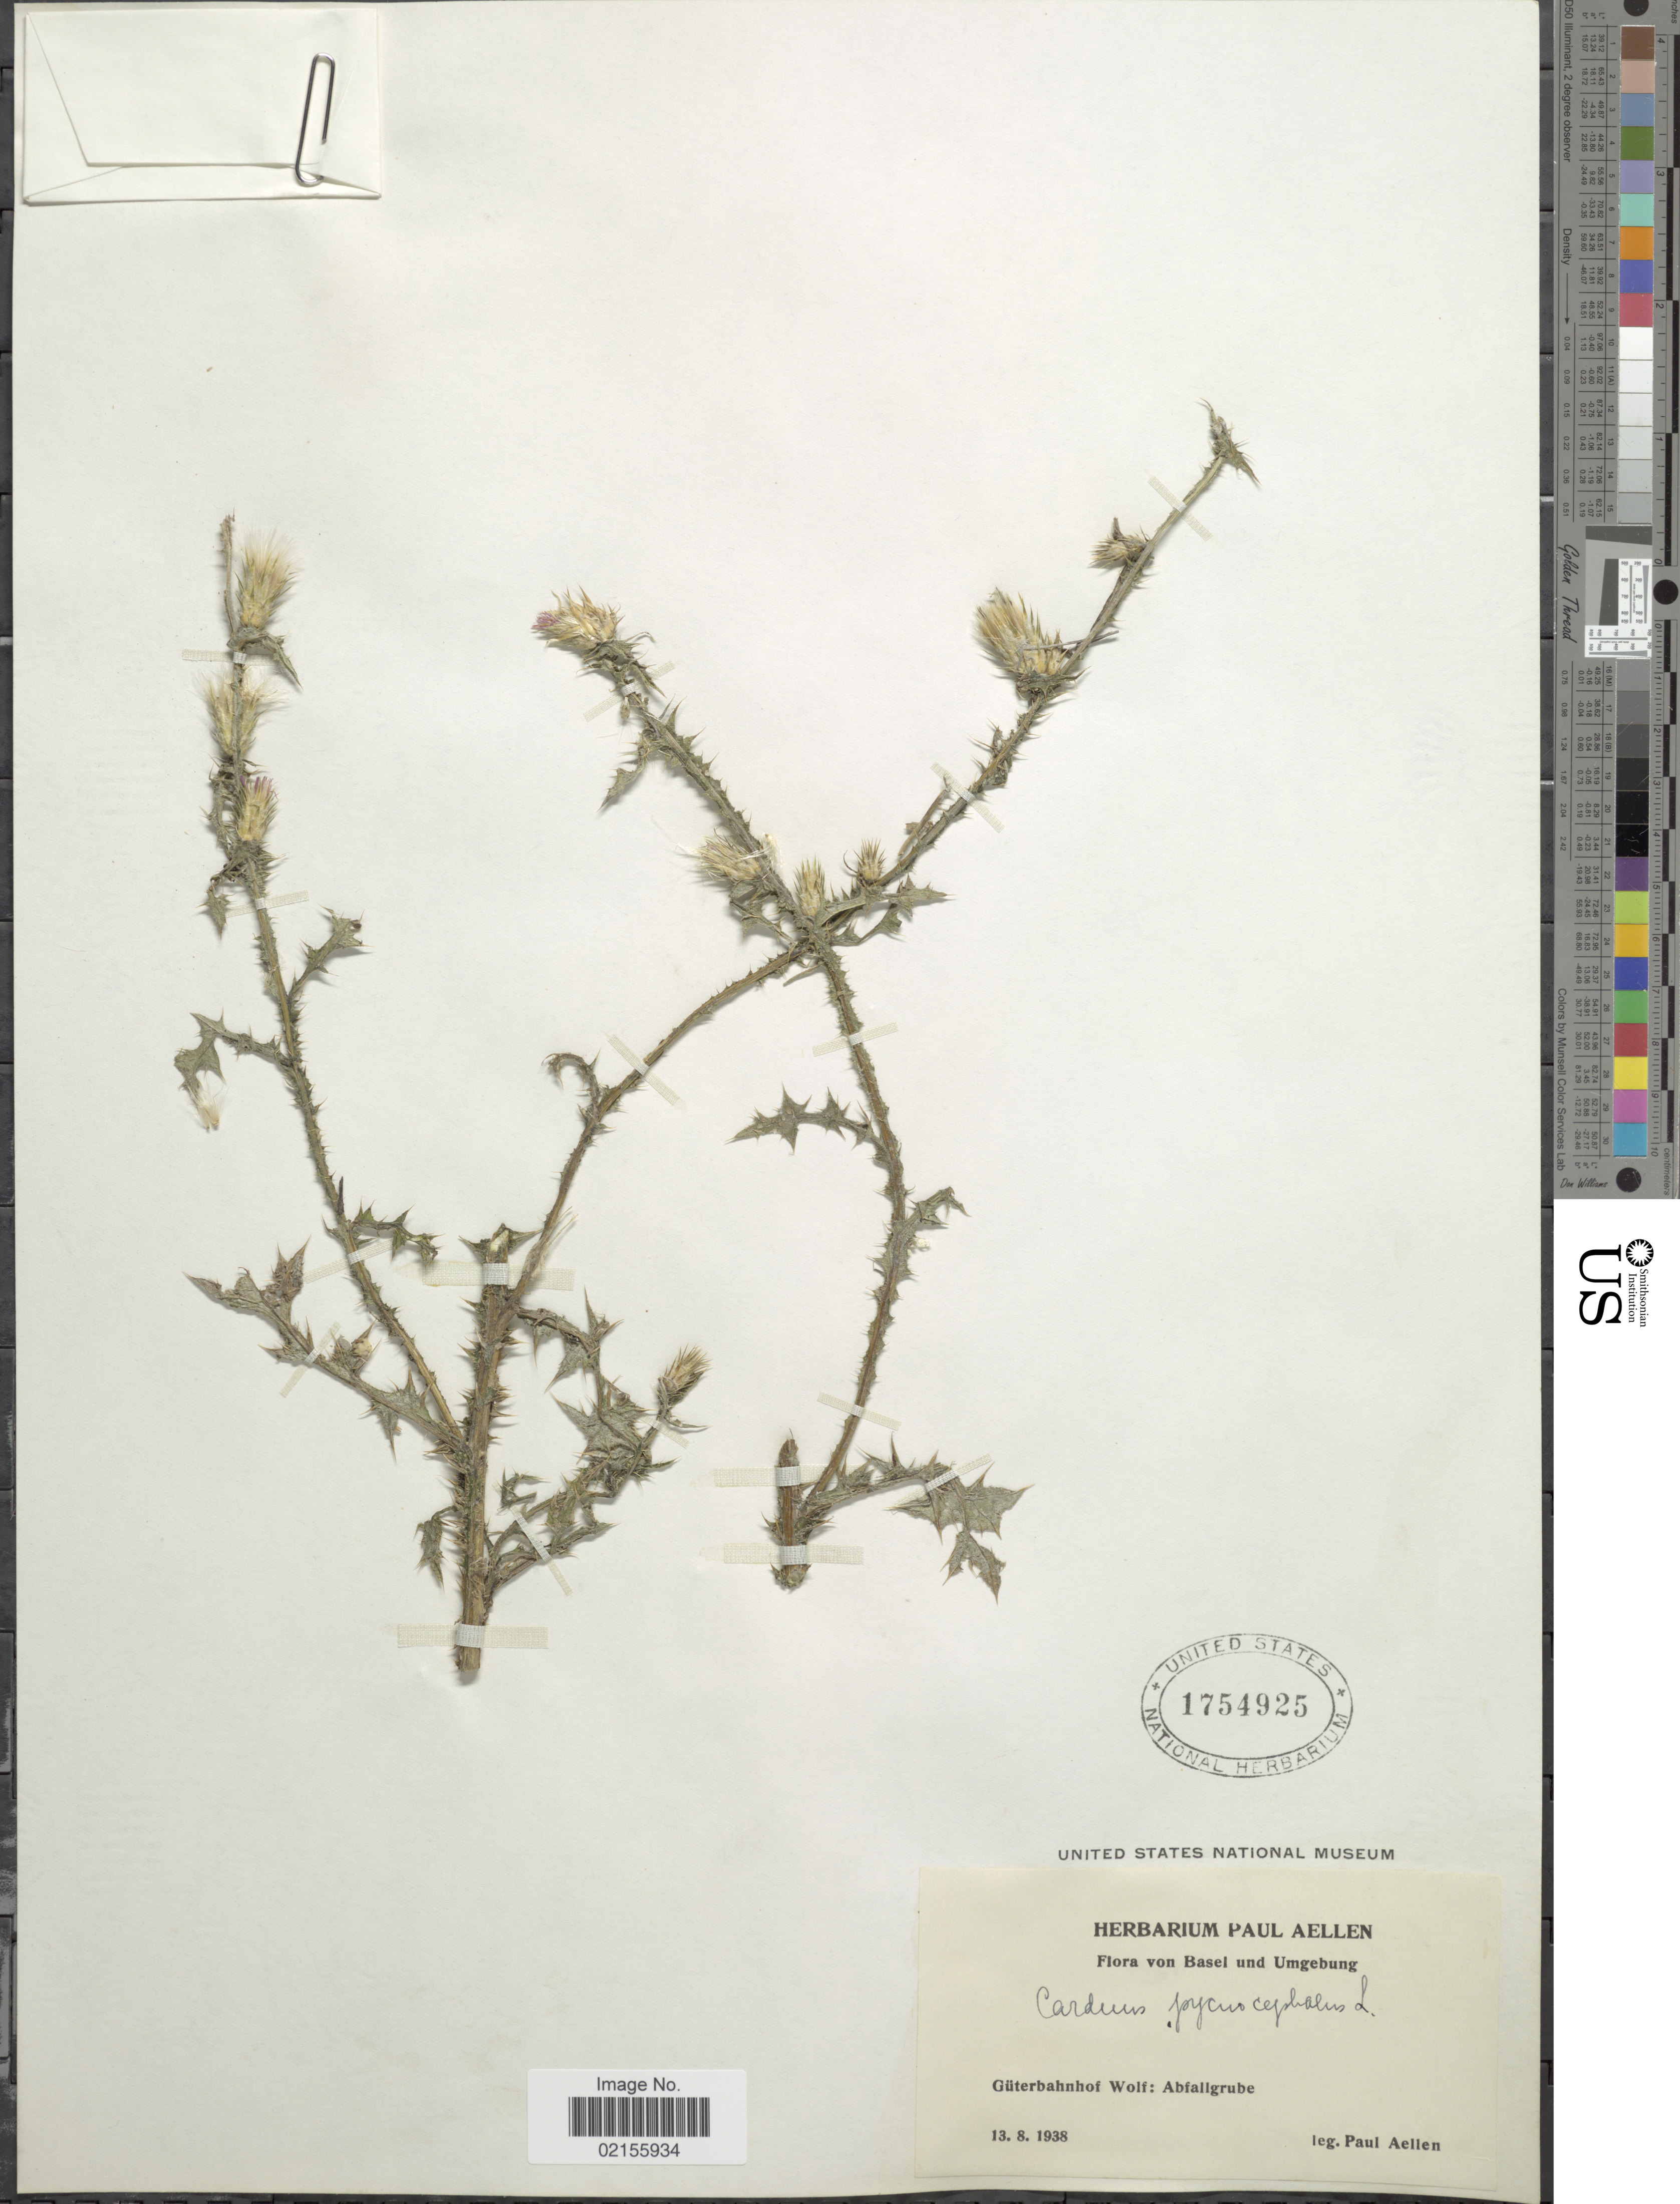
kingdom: Plantae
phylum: Tracheophyta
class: Magnoliopsida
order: Asterales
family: Asteraceae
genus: Carduus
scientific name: Carduus pycnocephalus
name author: L.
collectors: P. Aellen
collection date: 1938-08-13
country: Germany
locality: Basel und Umgebung, Güterbahnhof Wolf: Abfallgrube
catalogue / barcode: US 1754925